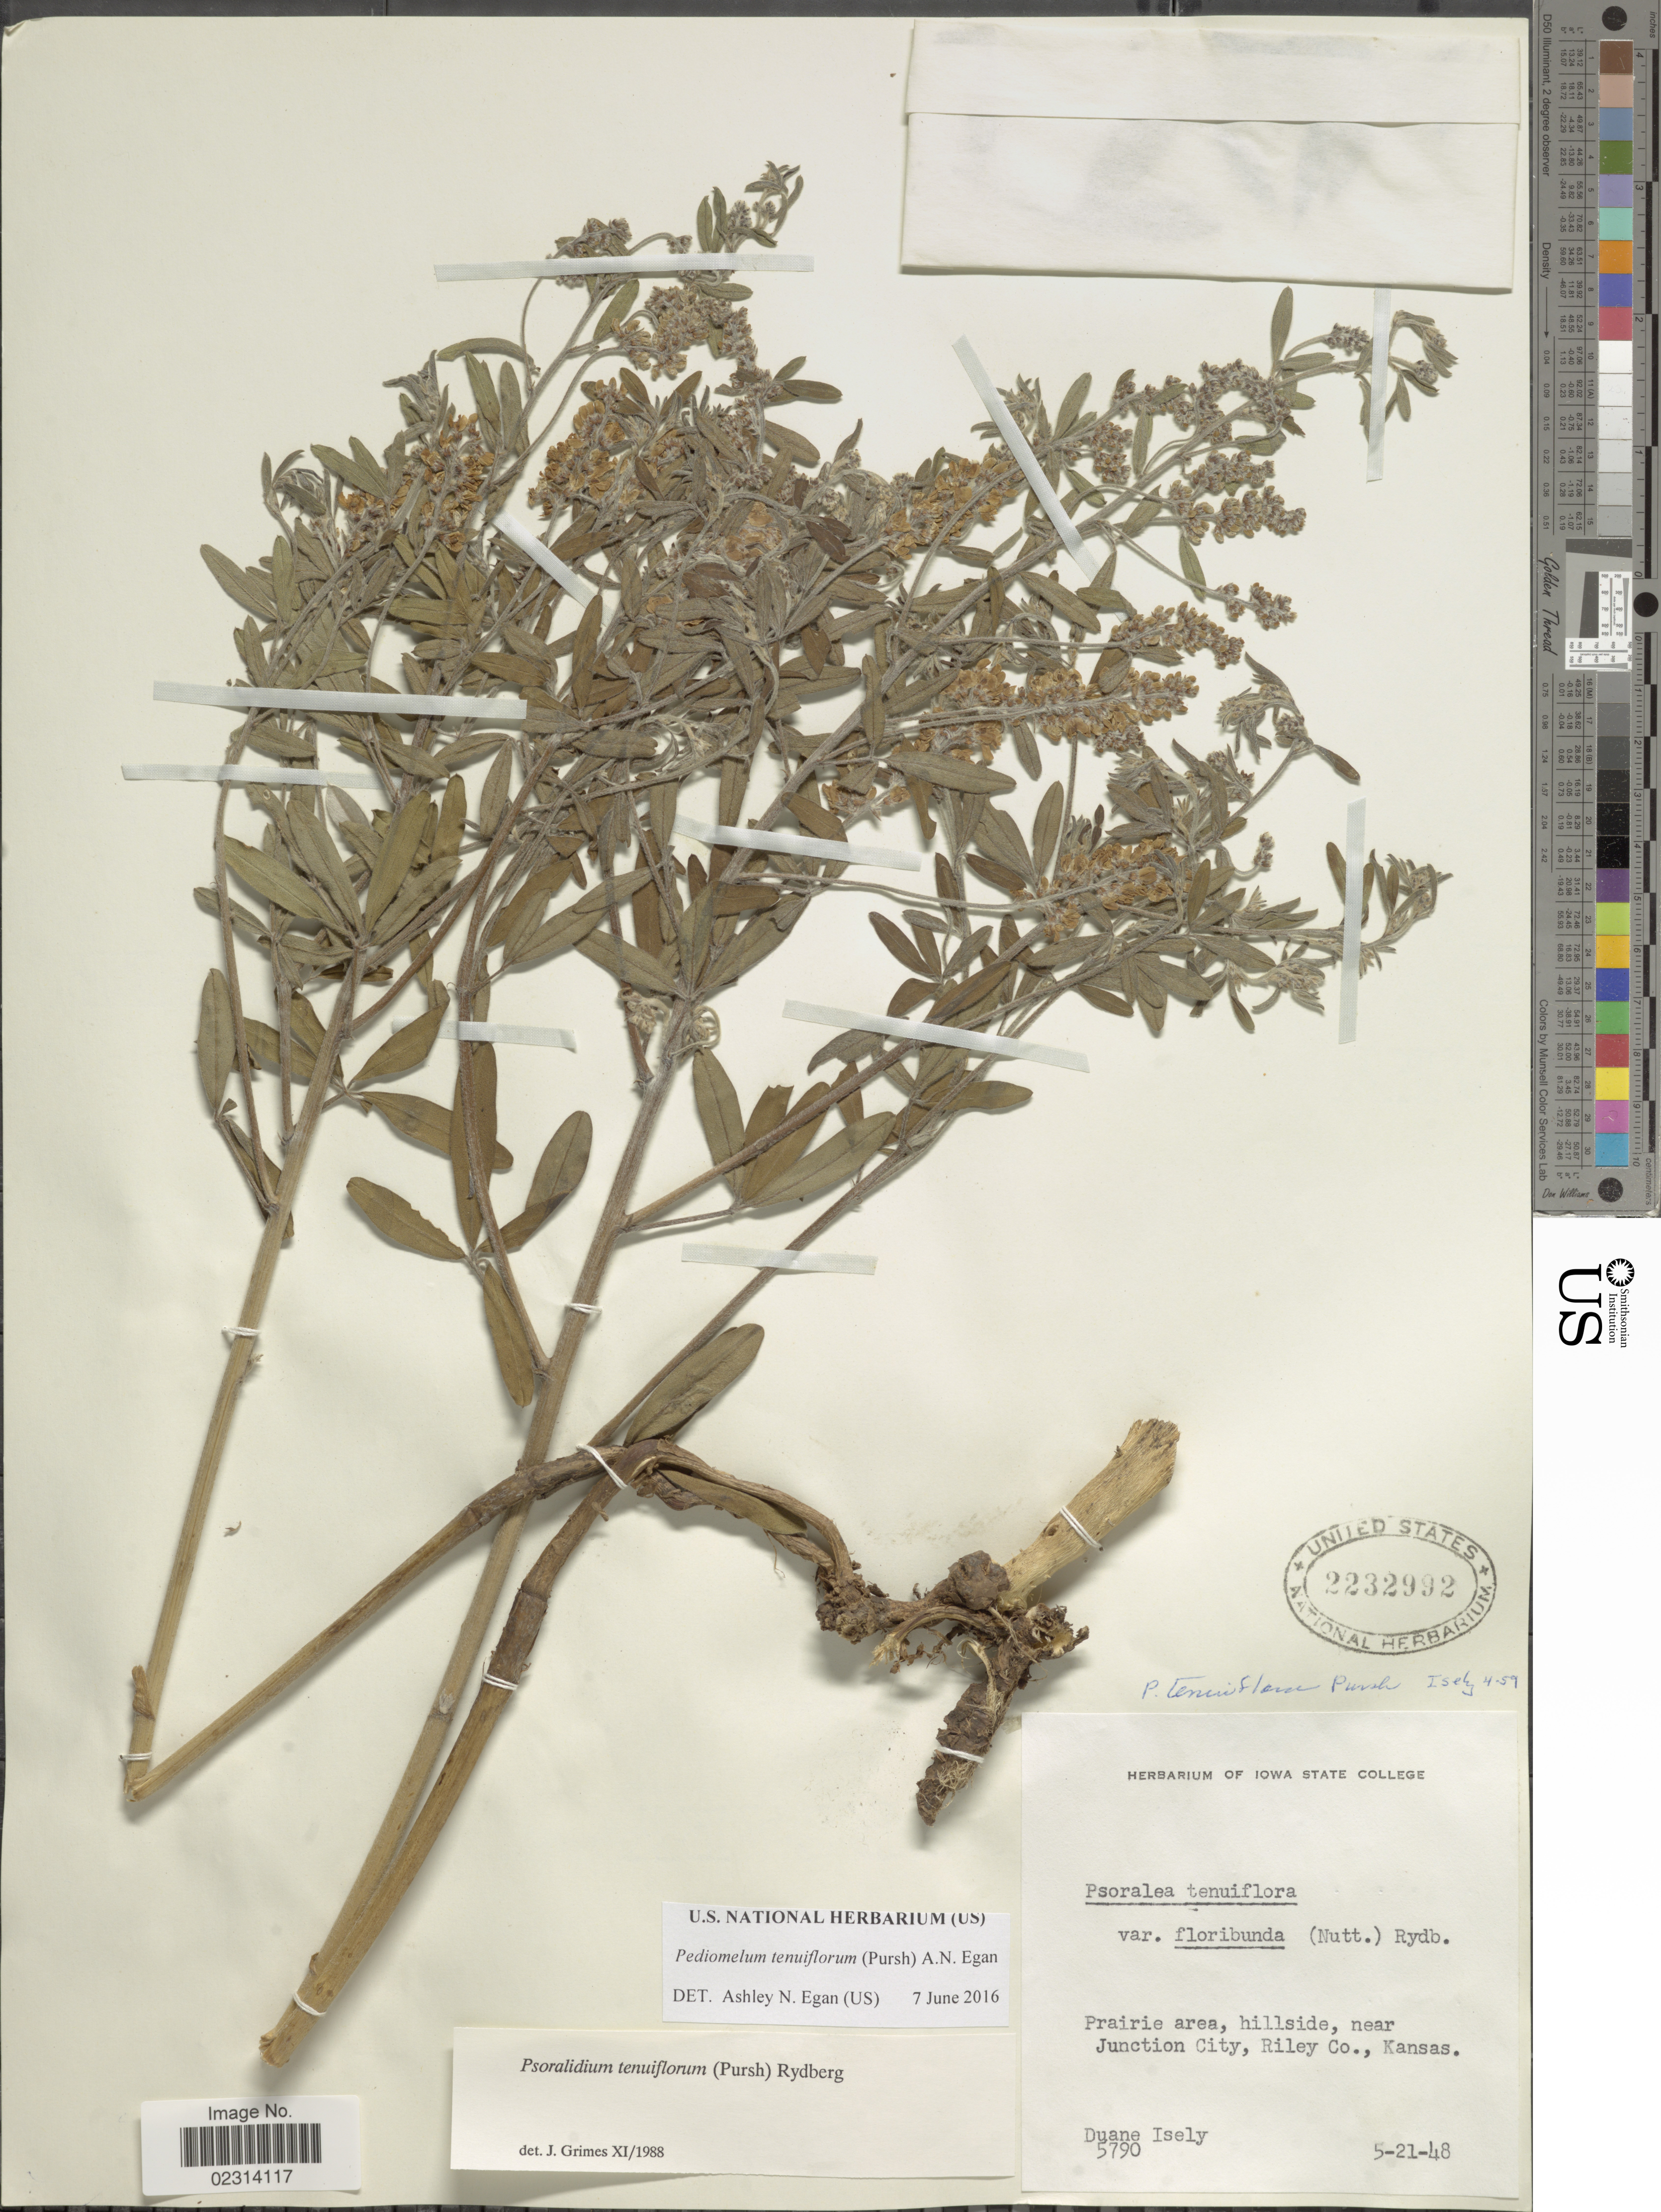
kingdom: Plantae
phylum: Tracheophyta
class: Magnoliopsida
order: Fabales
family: Fabaceae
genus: Psoralidium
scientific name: Psoralidium tenuiflorum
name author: (Pursh) Rydb.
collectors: D. Isely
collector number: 5790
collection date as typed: Transcribed d/m/y: 21/5/48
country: United States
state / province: Kansas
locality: Prairie area, hillside, near Junction City, Riley Co., Kansas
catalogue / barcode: US 2232992